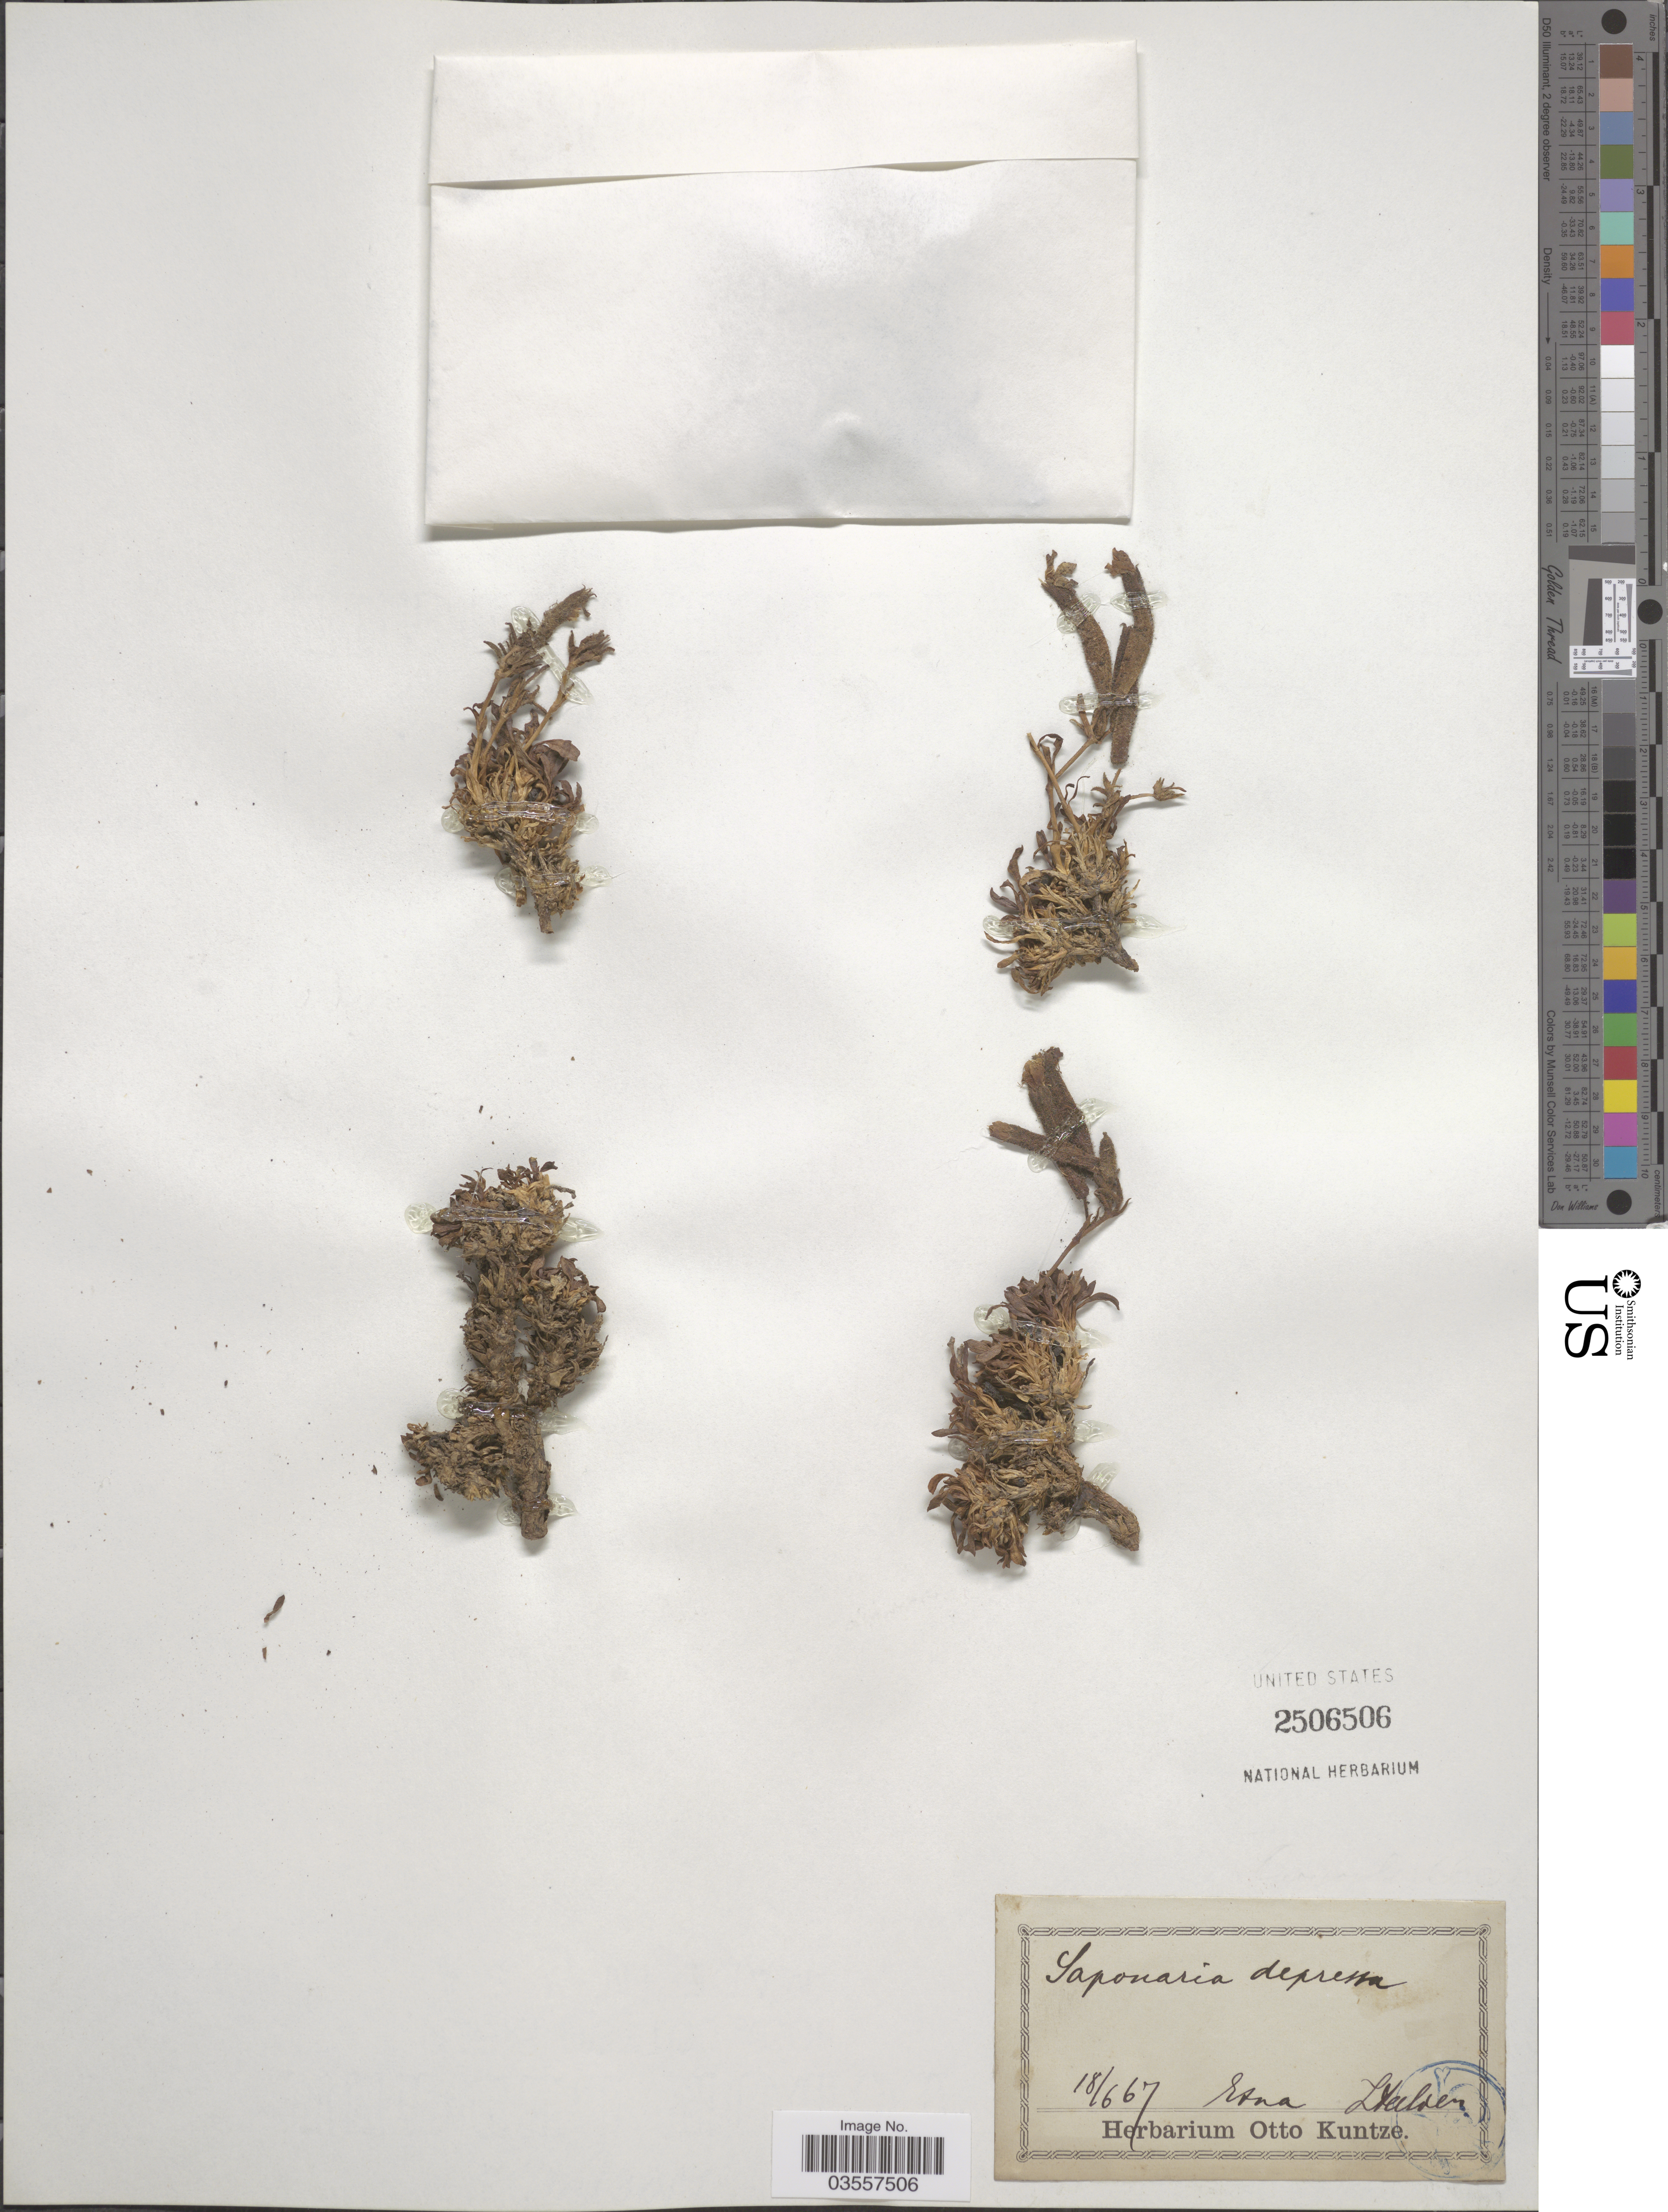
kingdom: Plantae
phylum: Tracheophyta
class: Magnoliopsida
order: Caryophyllales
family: Caryophyllaceae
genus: Saponaria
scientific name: Saponaria depressa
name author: Biv.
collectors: ex herb. Otto Kuntze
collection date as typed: Transcribed d/m/y: 18/6/67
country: Italy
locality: Etna.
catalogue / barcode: US 2506506